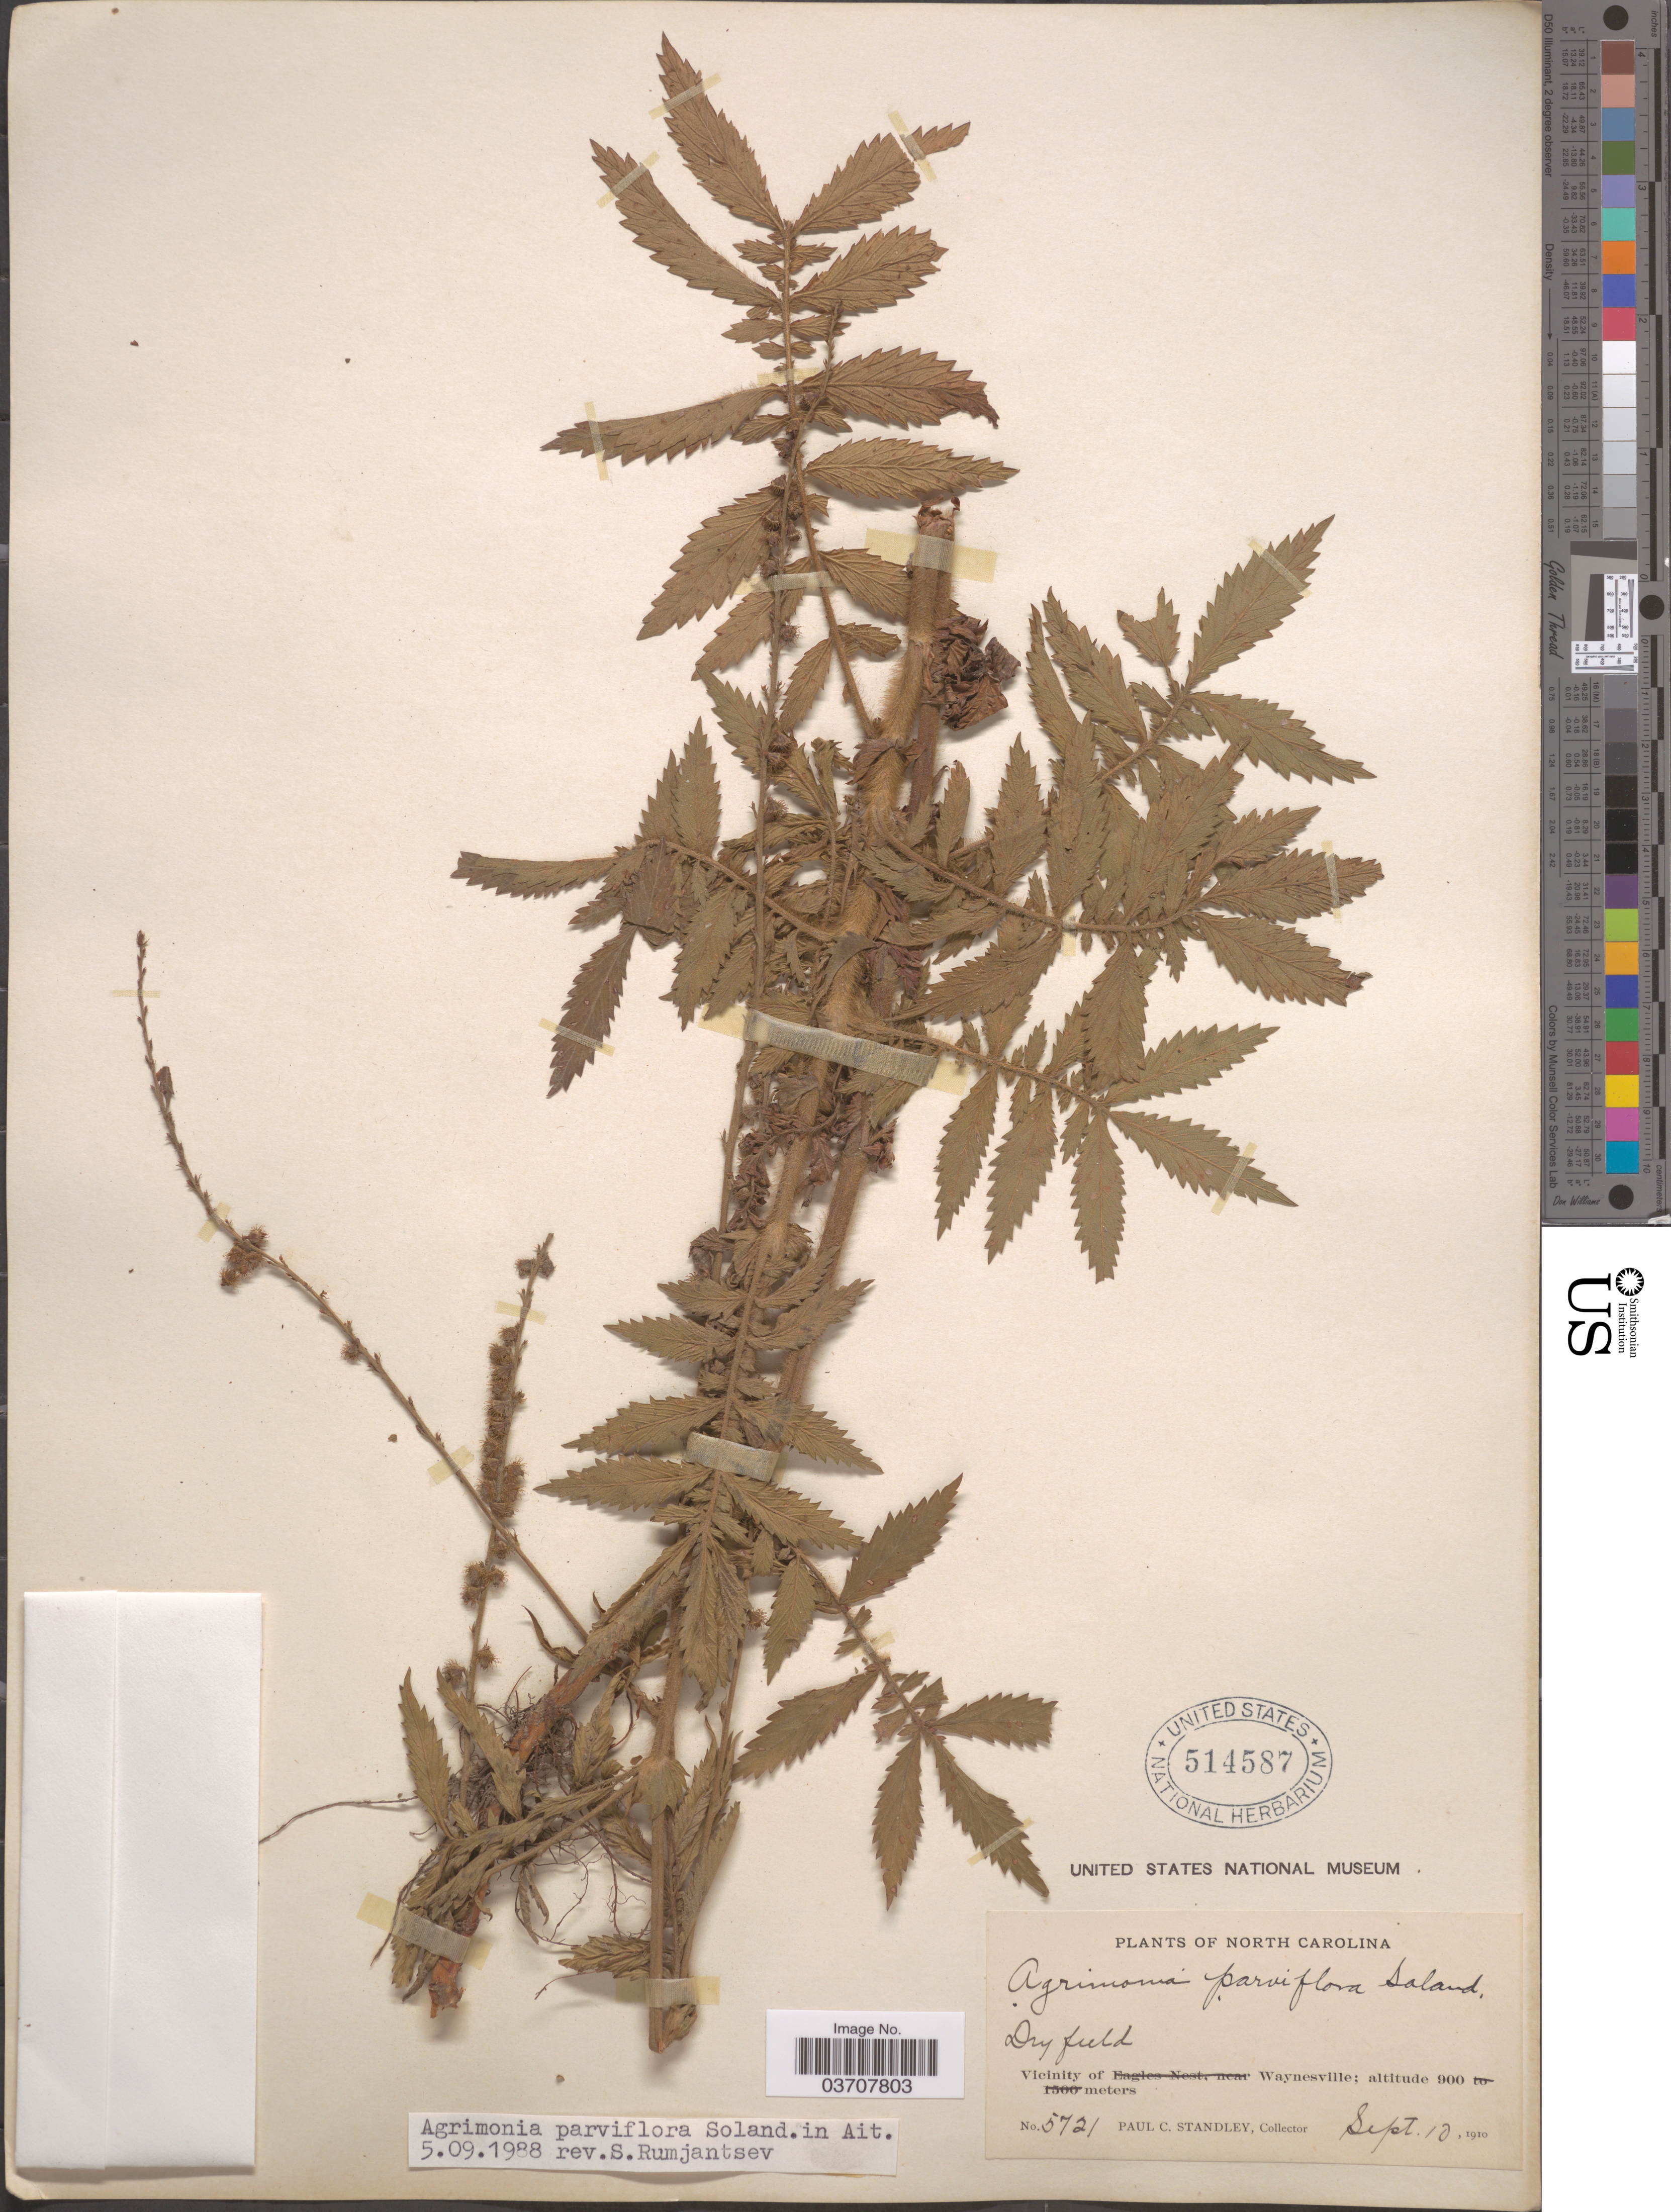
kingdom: Plantae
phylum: Tracheophyta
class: Magnoliopsida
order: Rosales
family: Rosaceae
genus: Agrimonia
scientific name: Agrimonia parviflora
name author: Aiton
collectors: P. C. Standley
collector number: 5721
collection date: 1910-09-10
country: United States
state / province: North Carolina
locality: Vicinity of Waynesville.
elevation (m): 900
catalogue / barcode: US 514587